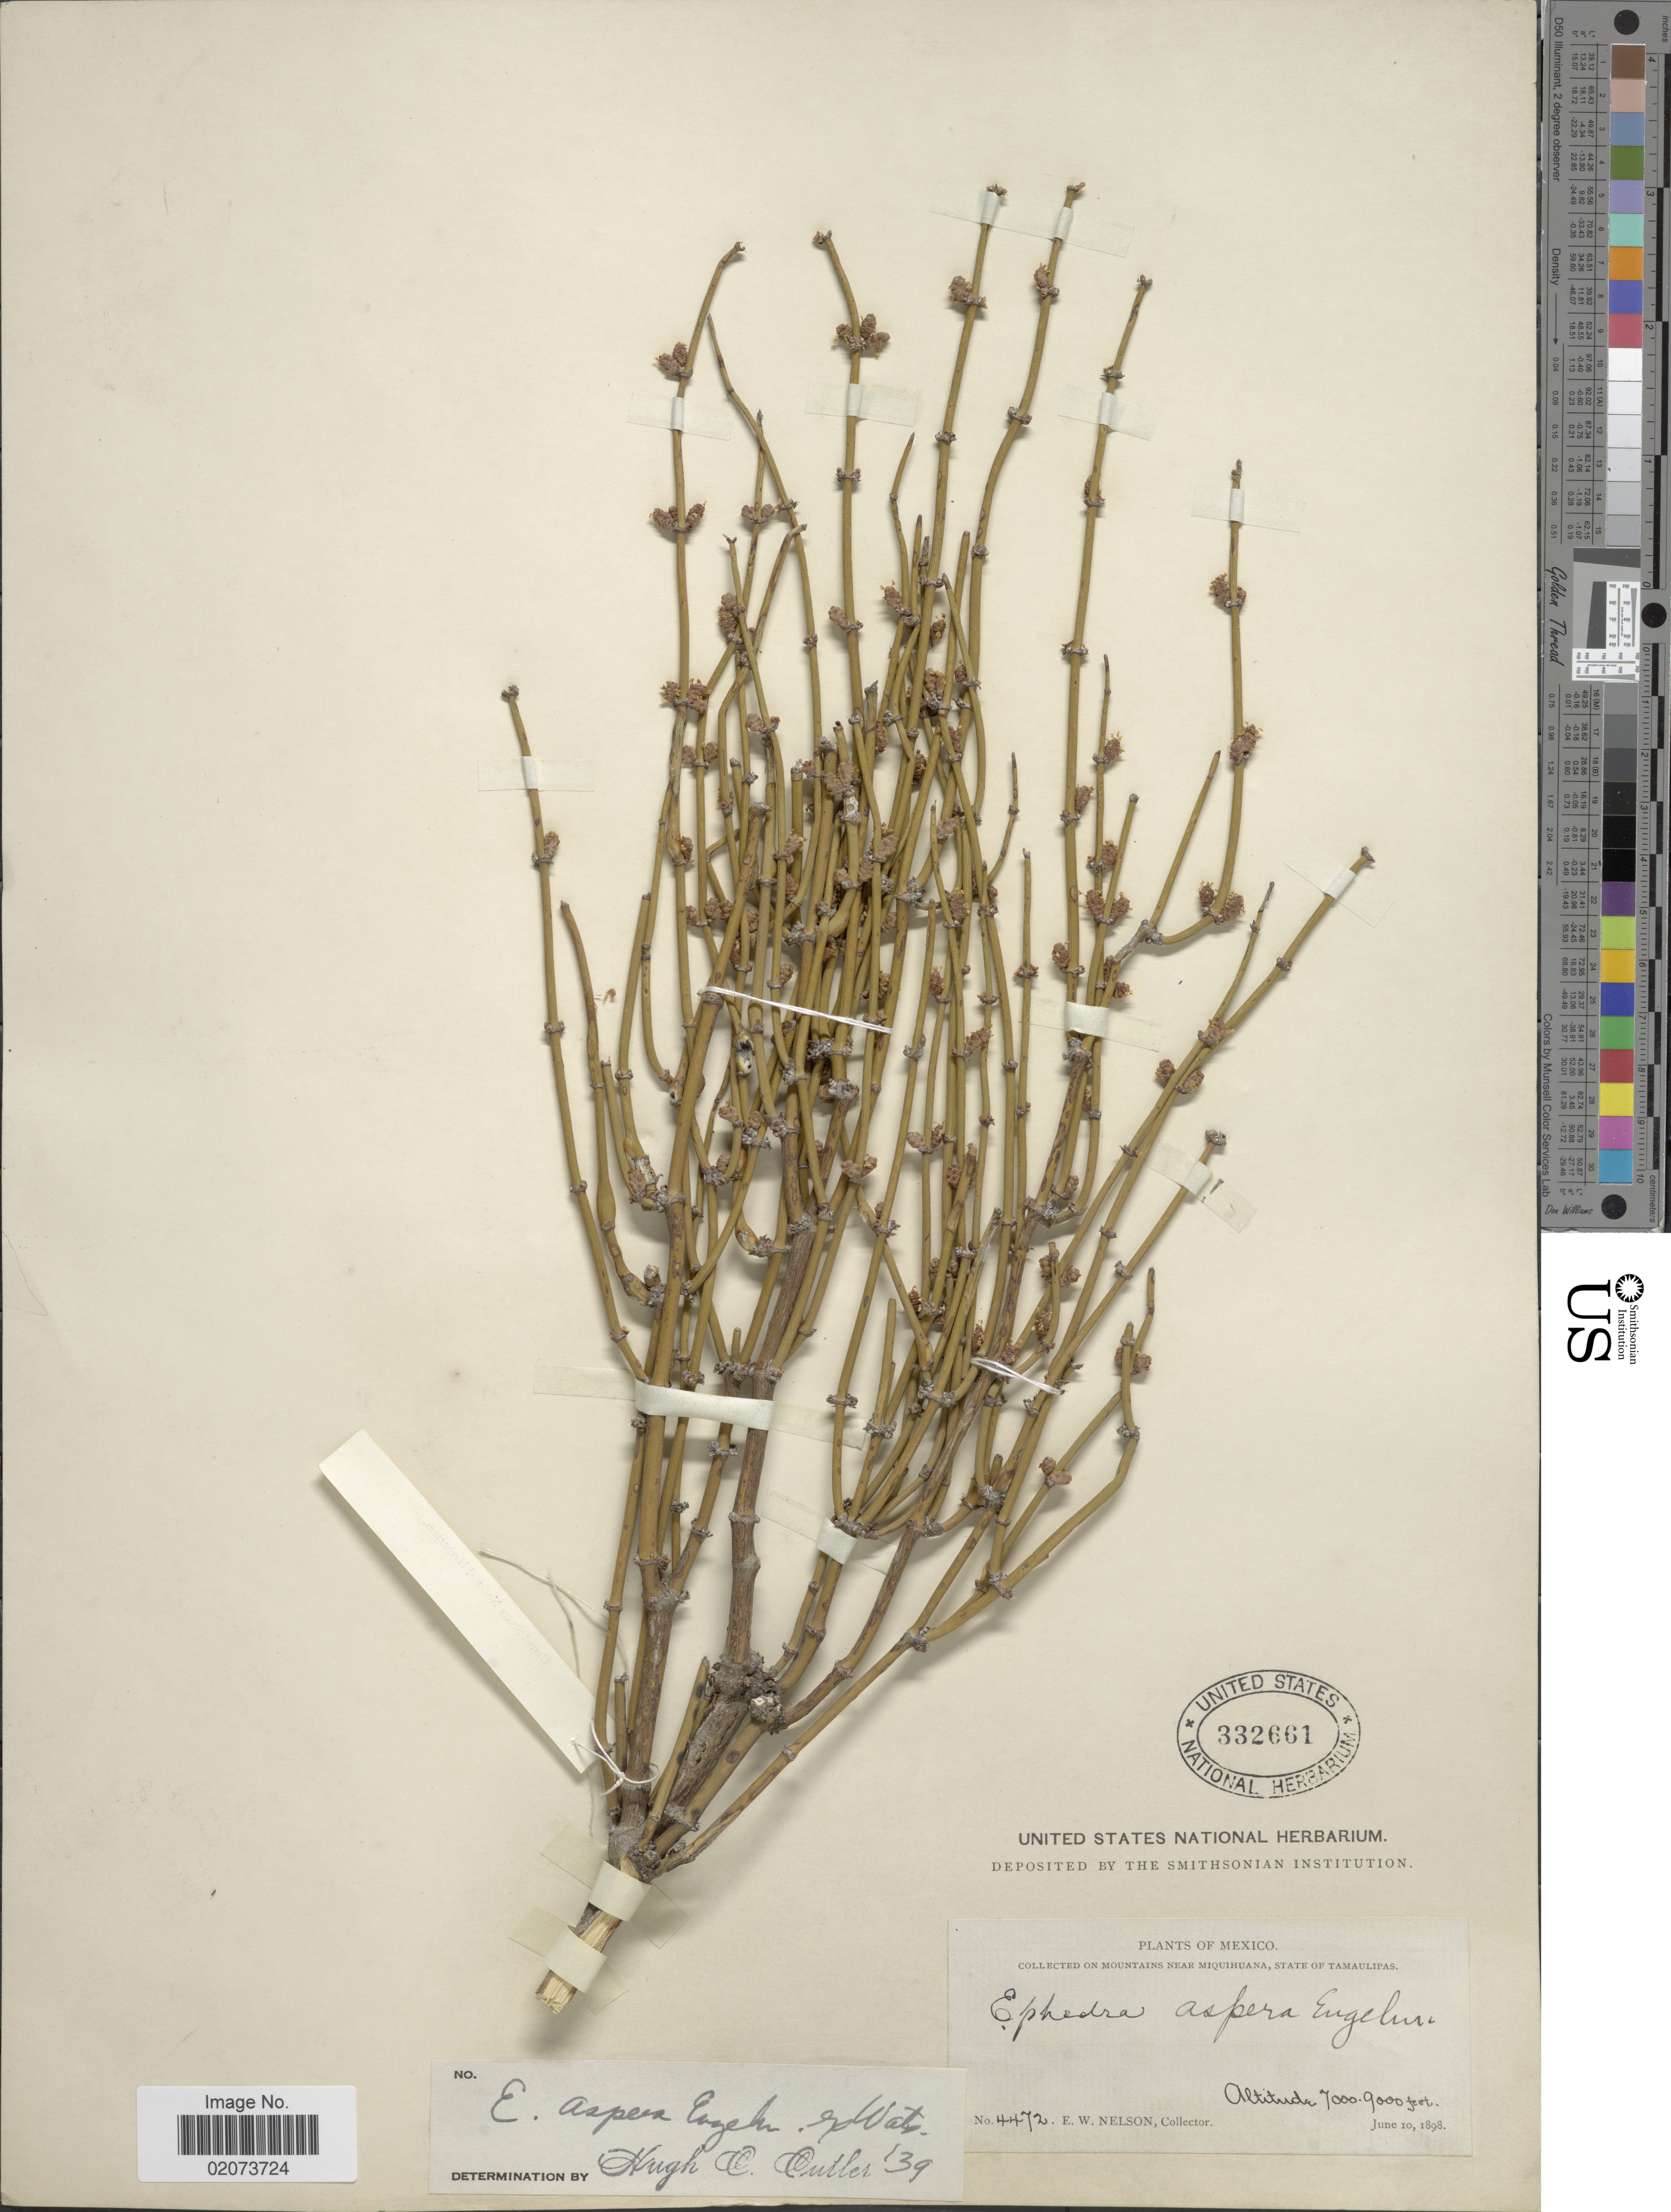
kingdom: Plantae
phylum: Tracheophyta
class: Gnetopsida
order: Ephedrales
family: Ephedraceae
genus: Ephedra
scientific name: Ephedra aspera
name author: Engelm. ex S. Watson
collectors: E. W. Nelson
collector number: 4472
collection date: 1898-06-10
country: Mexico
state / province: Tamaulipas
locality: On Mountains Miquihuana, State of Tamaulipas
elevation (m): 2134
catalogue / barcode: US 332661